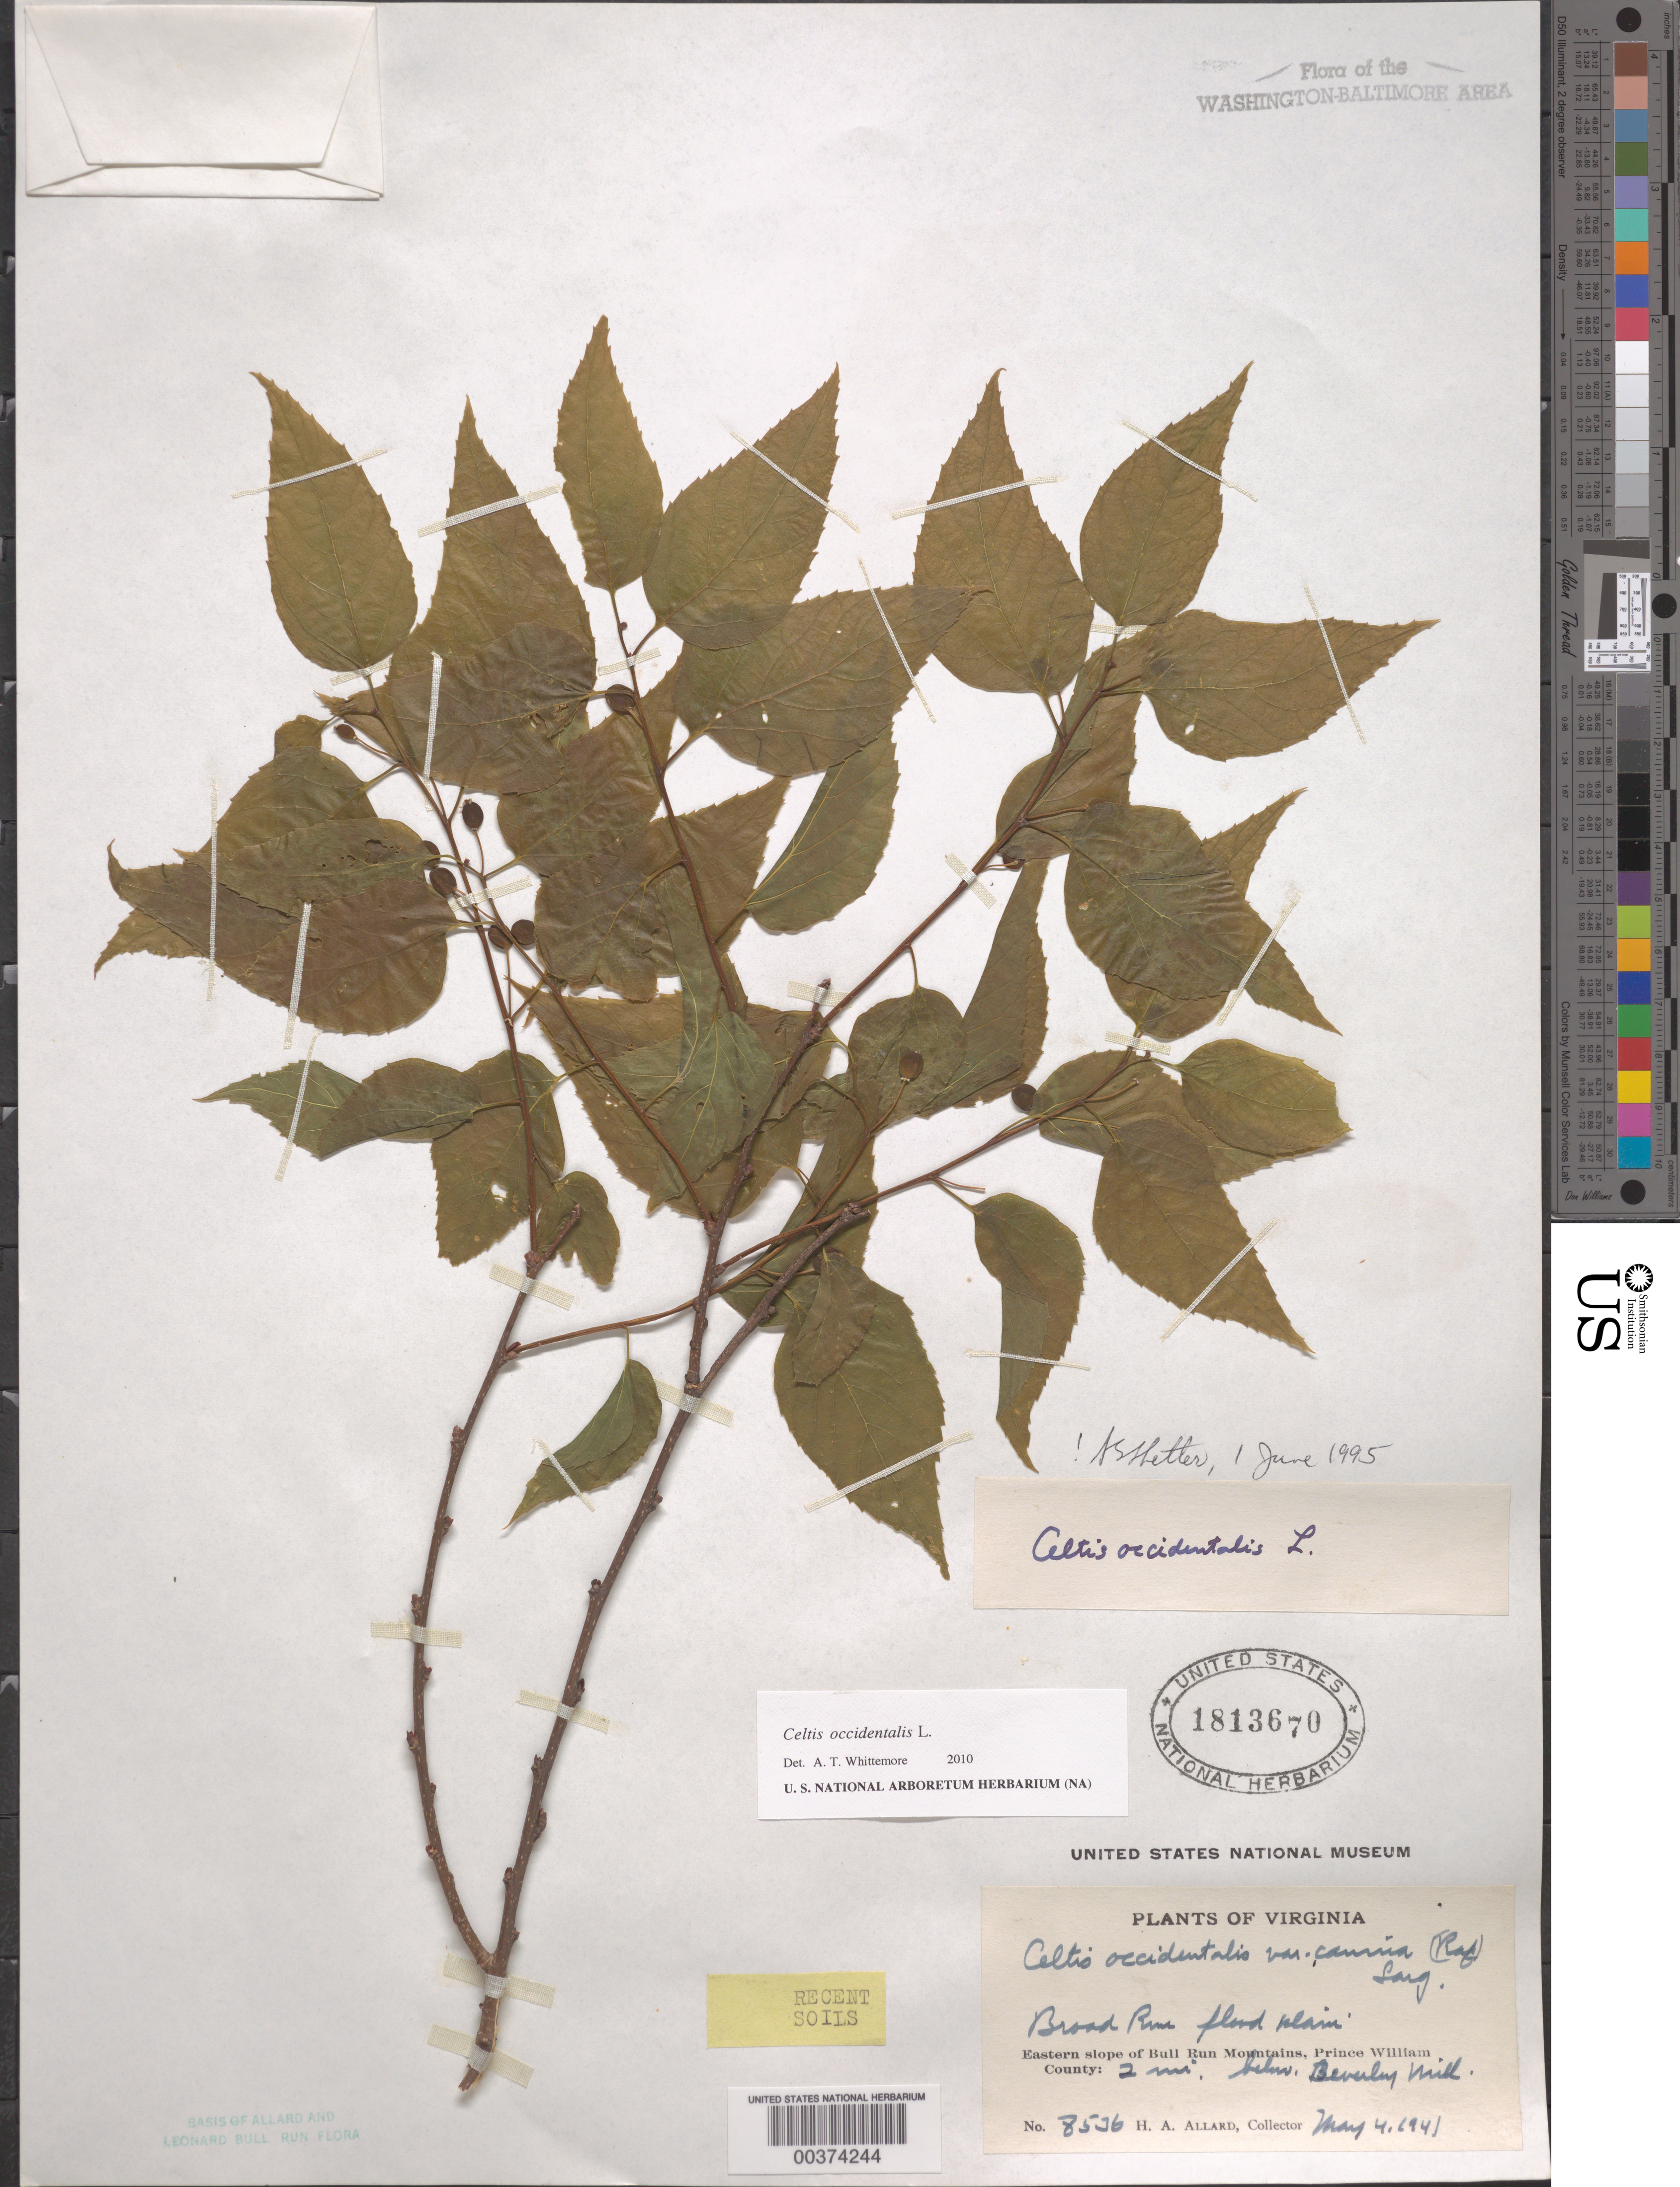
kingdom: Plantae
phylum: Tracheophyta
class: Magnoliopsida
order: Rosales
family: Cannabaceae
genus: Celtis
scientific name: Celtis occidentalis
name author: L.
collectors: H. A. Allard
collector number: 8536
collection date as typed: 04 May 1941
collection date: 1941-05-04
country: United States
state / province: Virginia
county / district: Prince William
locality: Broad Run below Beverley Mill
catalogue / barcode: US 1813670